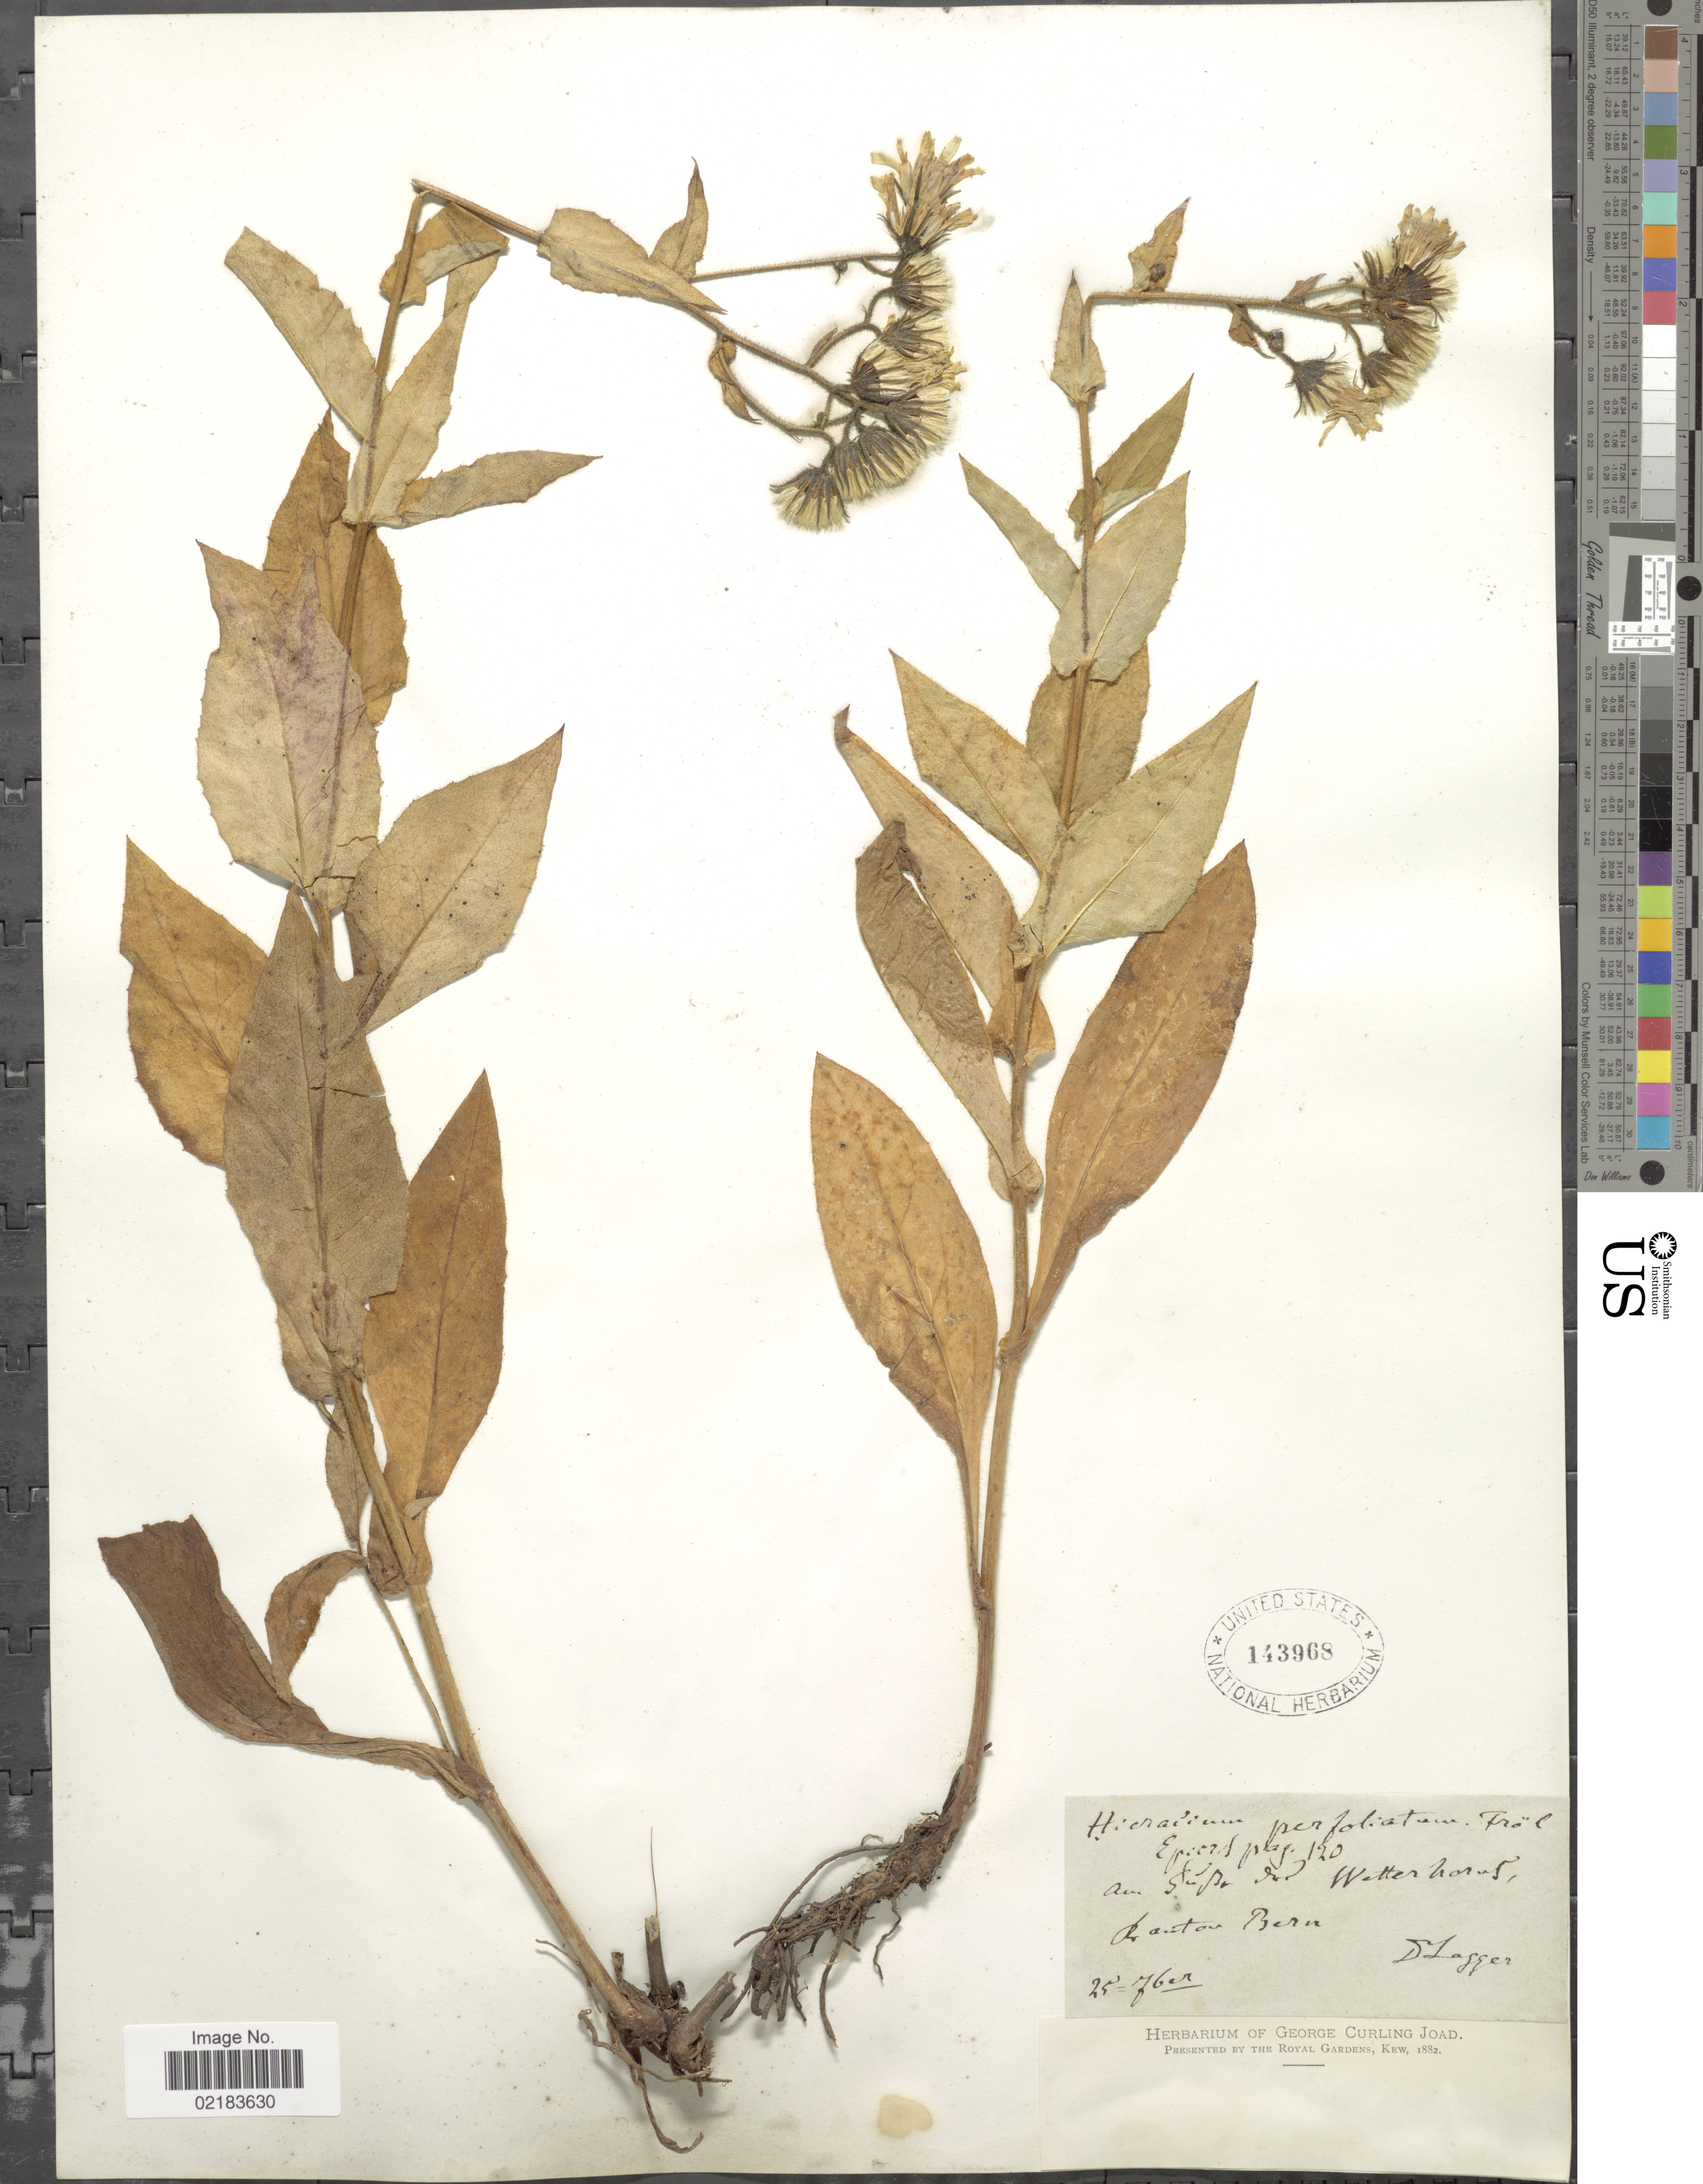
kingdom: Plantae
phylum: Tracheophyta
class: Magnoliopsida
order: Asterales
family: Asteraceae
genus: Hieracium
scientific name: Hieracium prenanthoides subsp. perfoliatum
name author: (Froel.) Fr.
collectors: D. Lagger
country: Switzerland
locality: Am [illegible text] Wetter horus, Kanton Bern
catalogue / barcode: US 143968